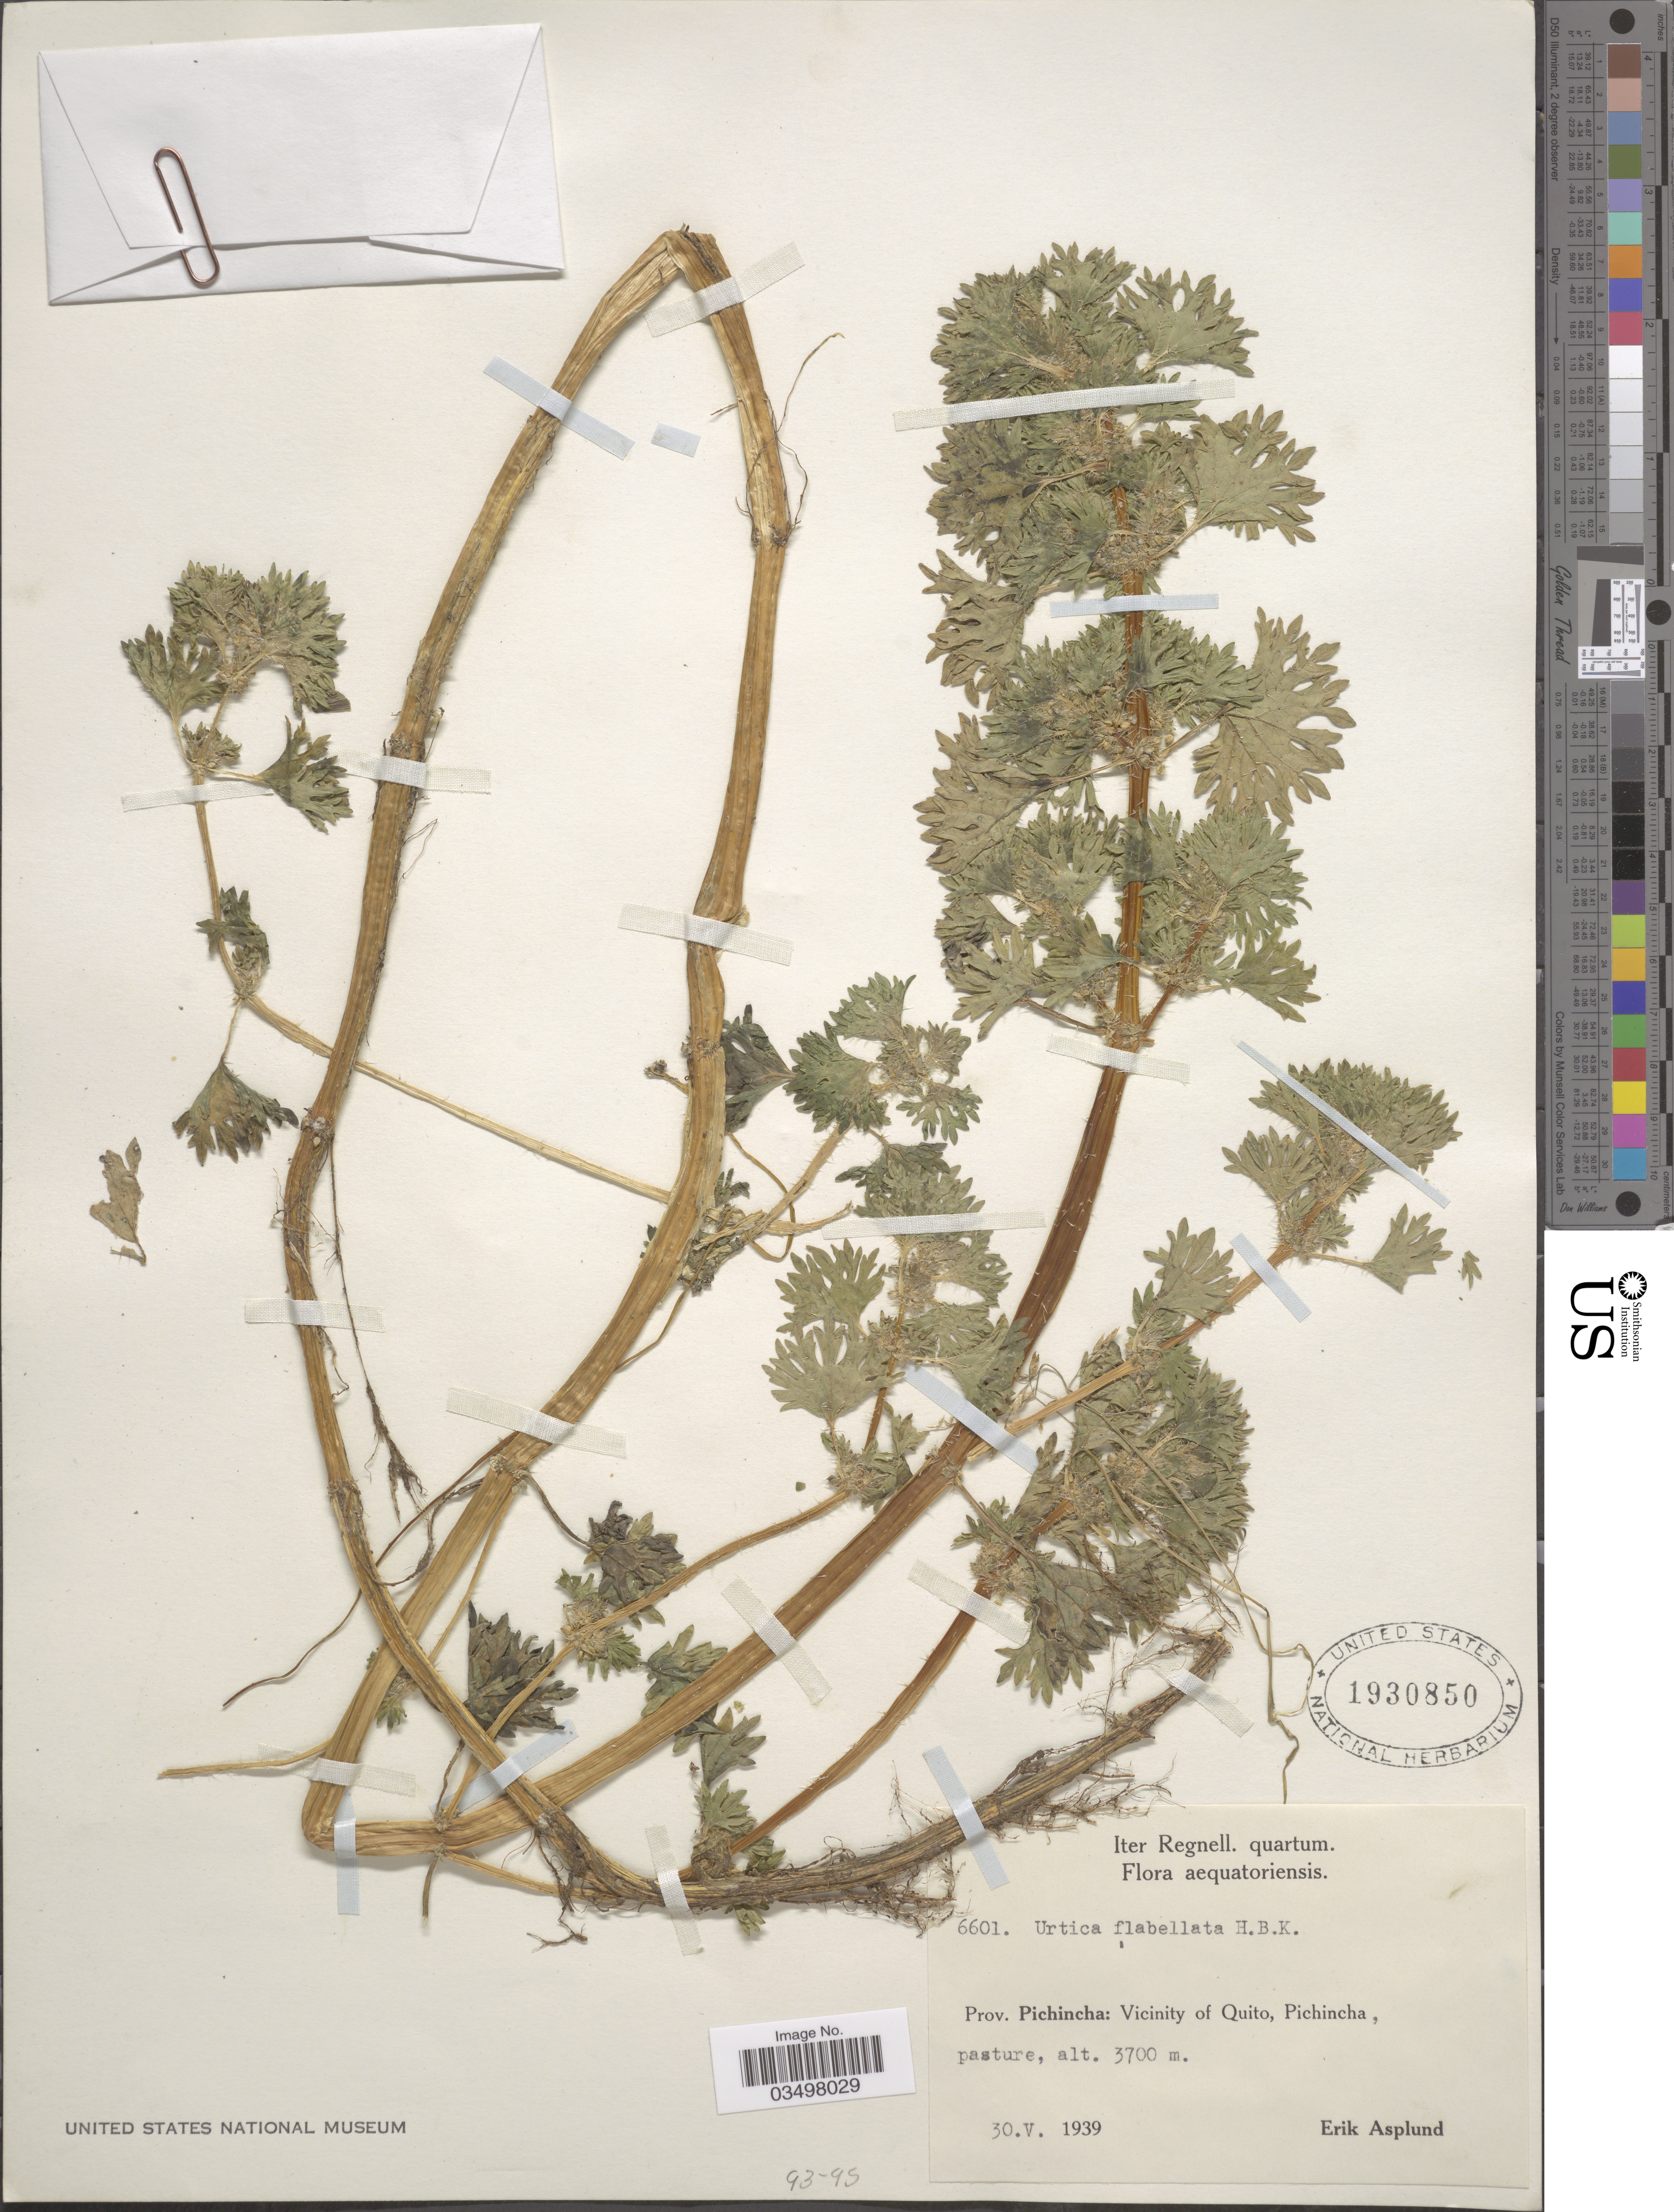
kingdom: Plantae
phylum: Tracheophyta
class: Magnoliopsida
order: Rosales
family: Urticaceae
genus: Urtica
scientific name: Urtica flabellata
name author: Kunth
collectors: E. Asplund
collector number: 6601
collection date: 1939-05-30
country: Ecuador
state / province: Pichincha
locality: Aequatoriensis. Vicinity of Quito.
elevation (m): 3700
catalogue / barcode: US 1930850